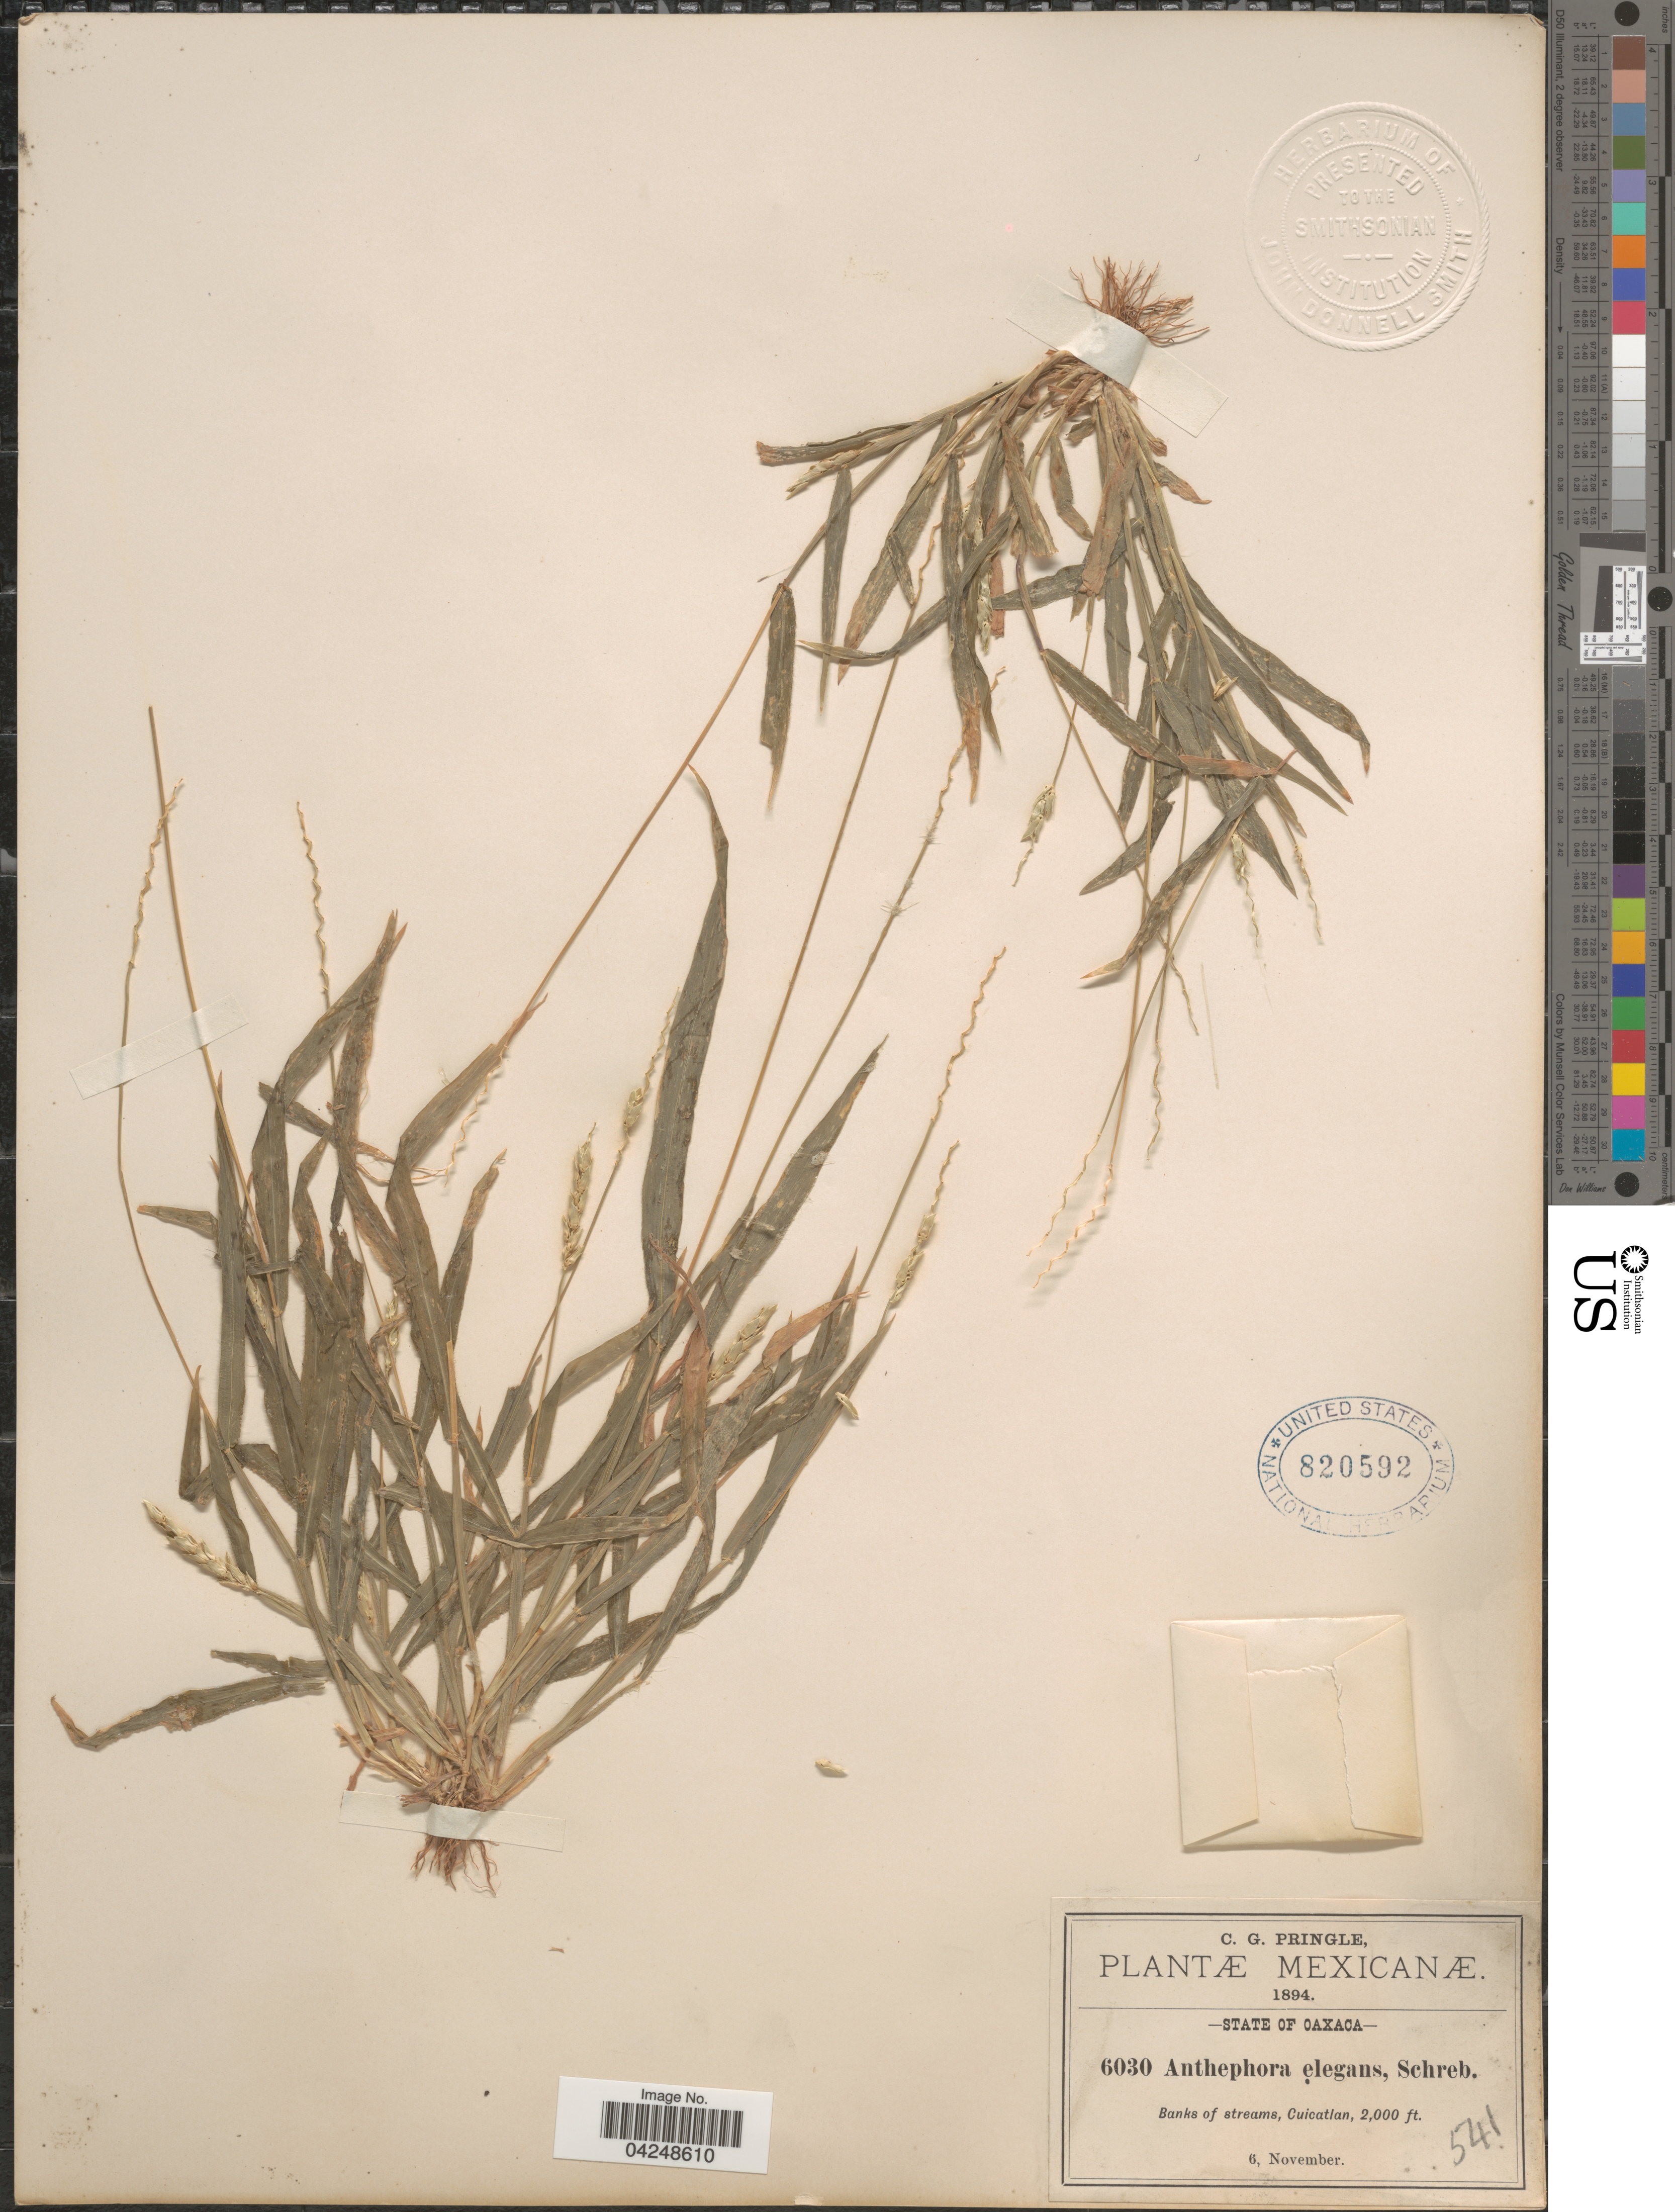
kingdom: Plantae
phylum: Tracheophyta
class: Liliopsida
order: Poales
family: Poaceae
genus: Anthephora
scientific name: Anthephora hermaphrodita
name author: (L.) Kuntze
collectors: C. G. Pringle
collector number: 6030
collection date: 1894-11-06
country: Mexico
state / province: Oaxaca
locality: Banks of streams, Cuicatlan.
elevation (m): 610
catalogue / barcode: US 820592